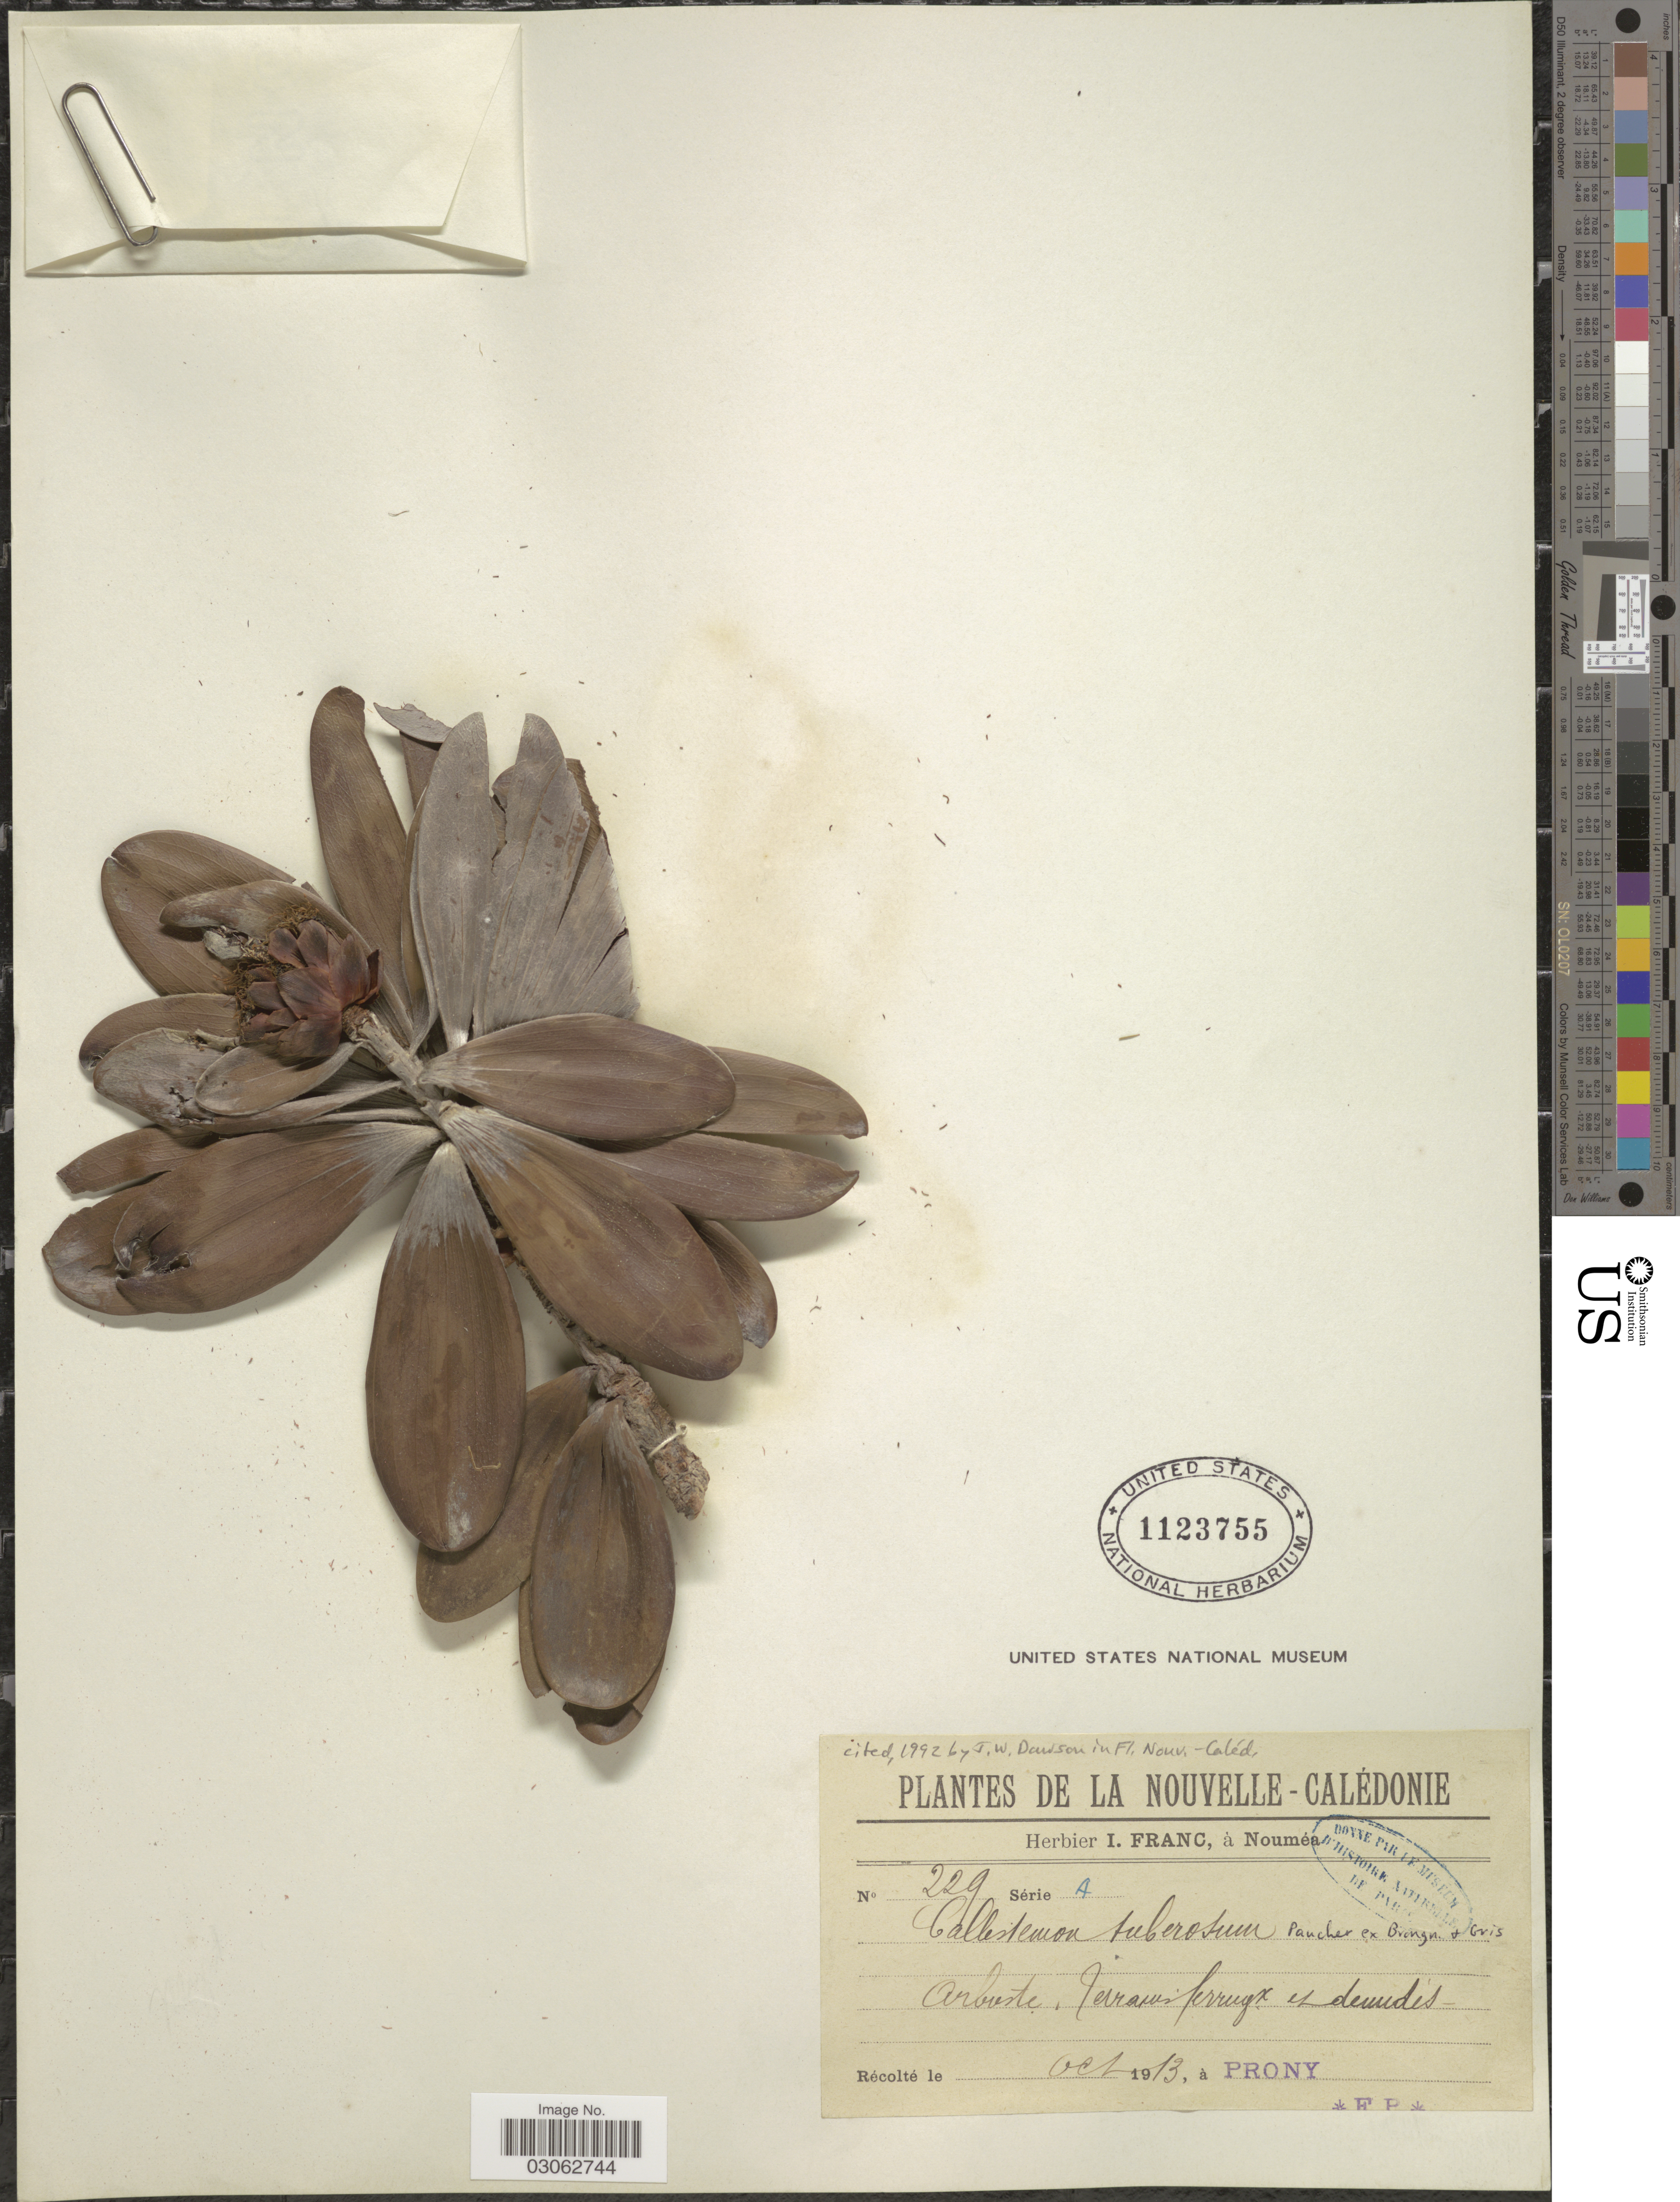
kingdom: Plantae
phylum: Tracheophyta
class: Magnoliopsida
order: Myrtales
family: Myrtaceae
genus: Callistemon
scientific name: Callistemon suberosus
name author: Pancher ex Brongn. & Gris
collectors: ex herb. I. Franc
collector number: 229A?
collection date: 1913-10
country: New Caledonia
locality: Prony.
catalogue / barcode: US 1123755